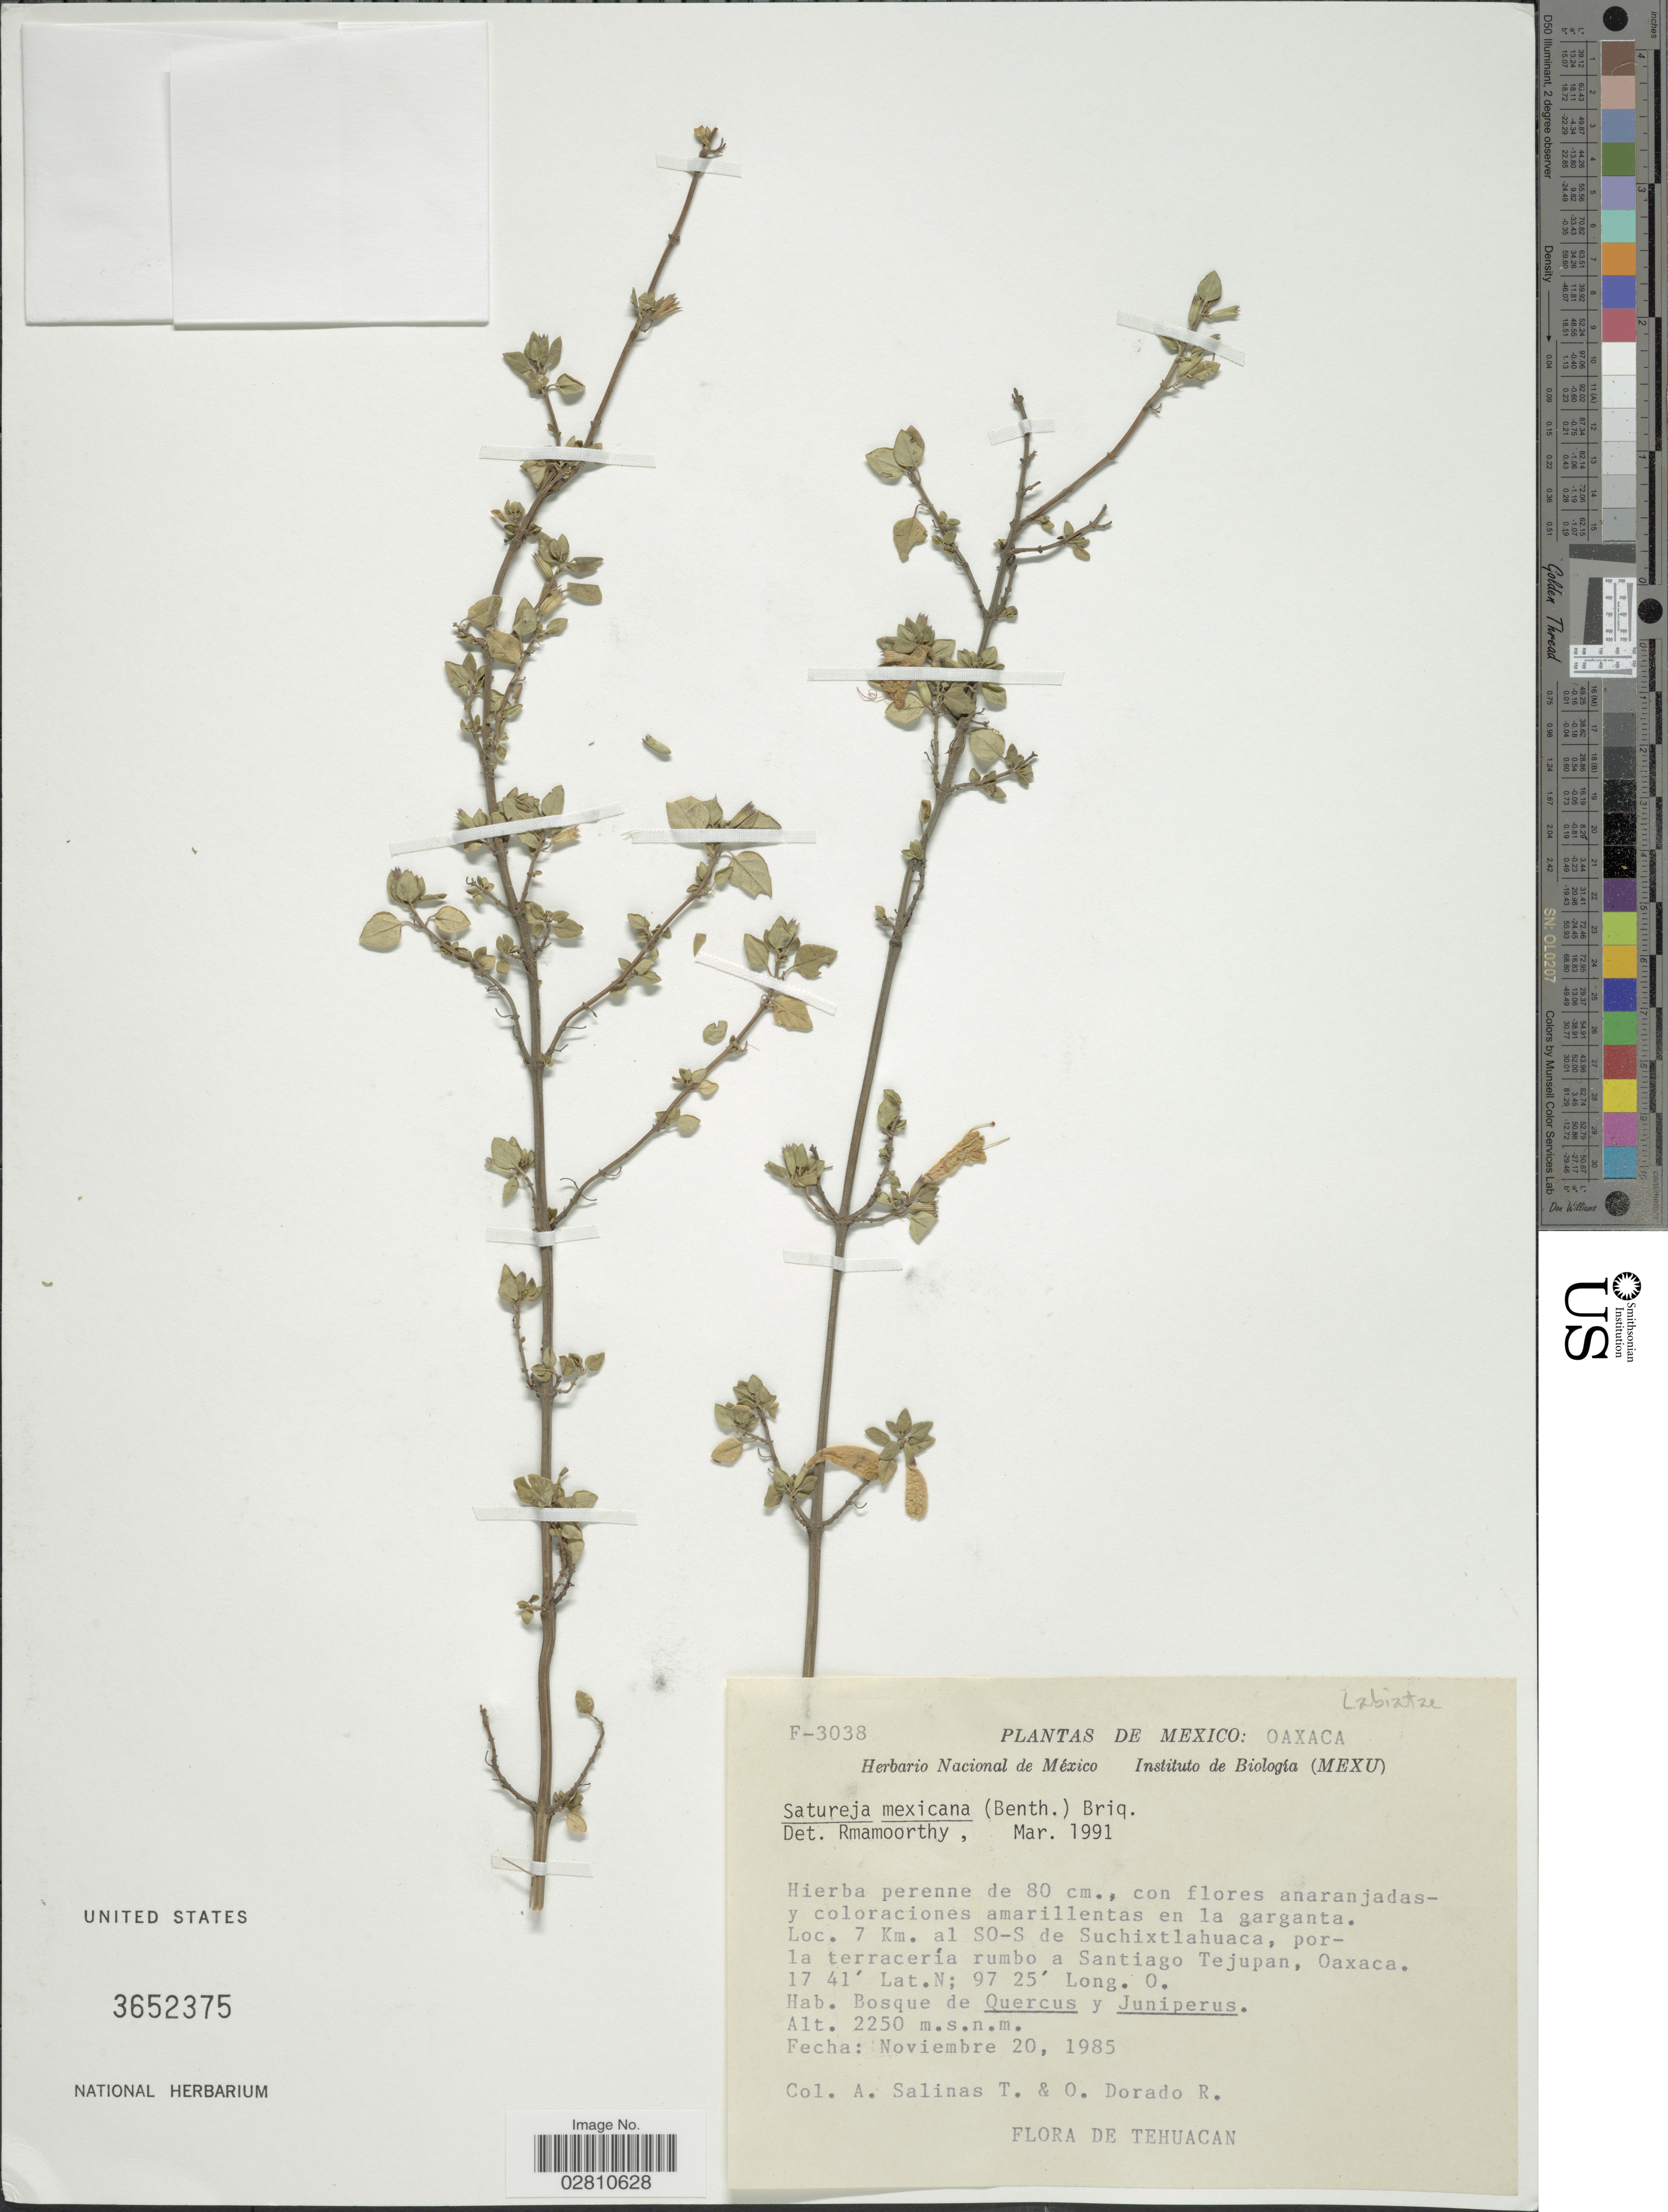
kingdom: Plantae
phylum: Tracheophyta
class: Magnoliopsida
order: Lamiales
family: Lamiaceae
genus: Clinopodium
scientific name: Clinopodium mexicanum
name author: (Benth.) Govaerts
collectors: A. Salinas T. & O. R. Dorado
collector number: F-3038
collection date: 1985-11-20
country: Mexico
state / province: Oaxaca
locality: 7 Km. al SO-S de Suchixtlahuaca, porla terracería rumbo a Santiago Tejupan.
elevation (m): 2250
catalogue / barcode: US 3652375